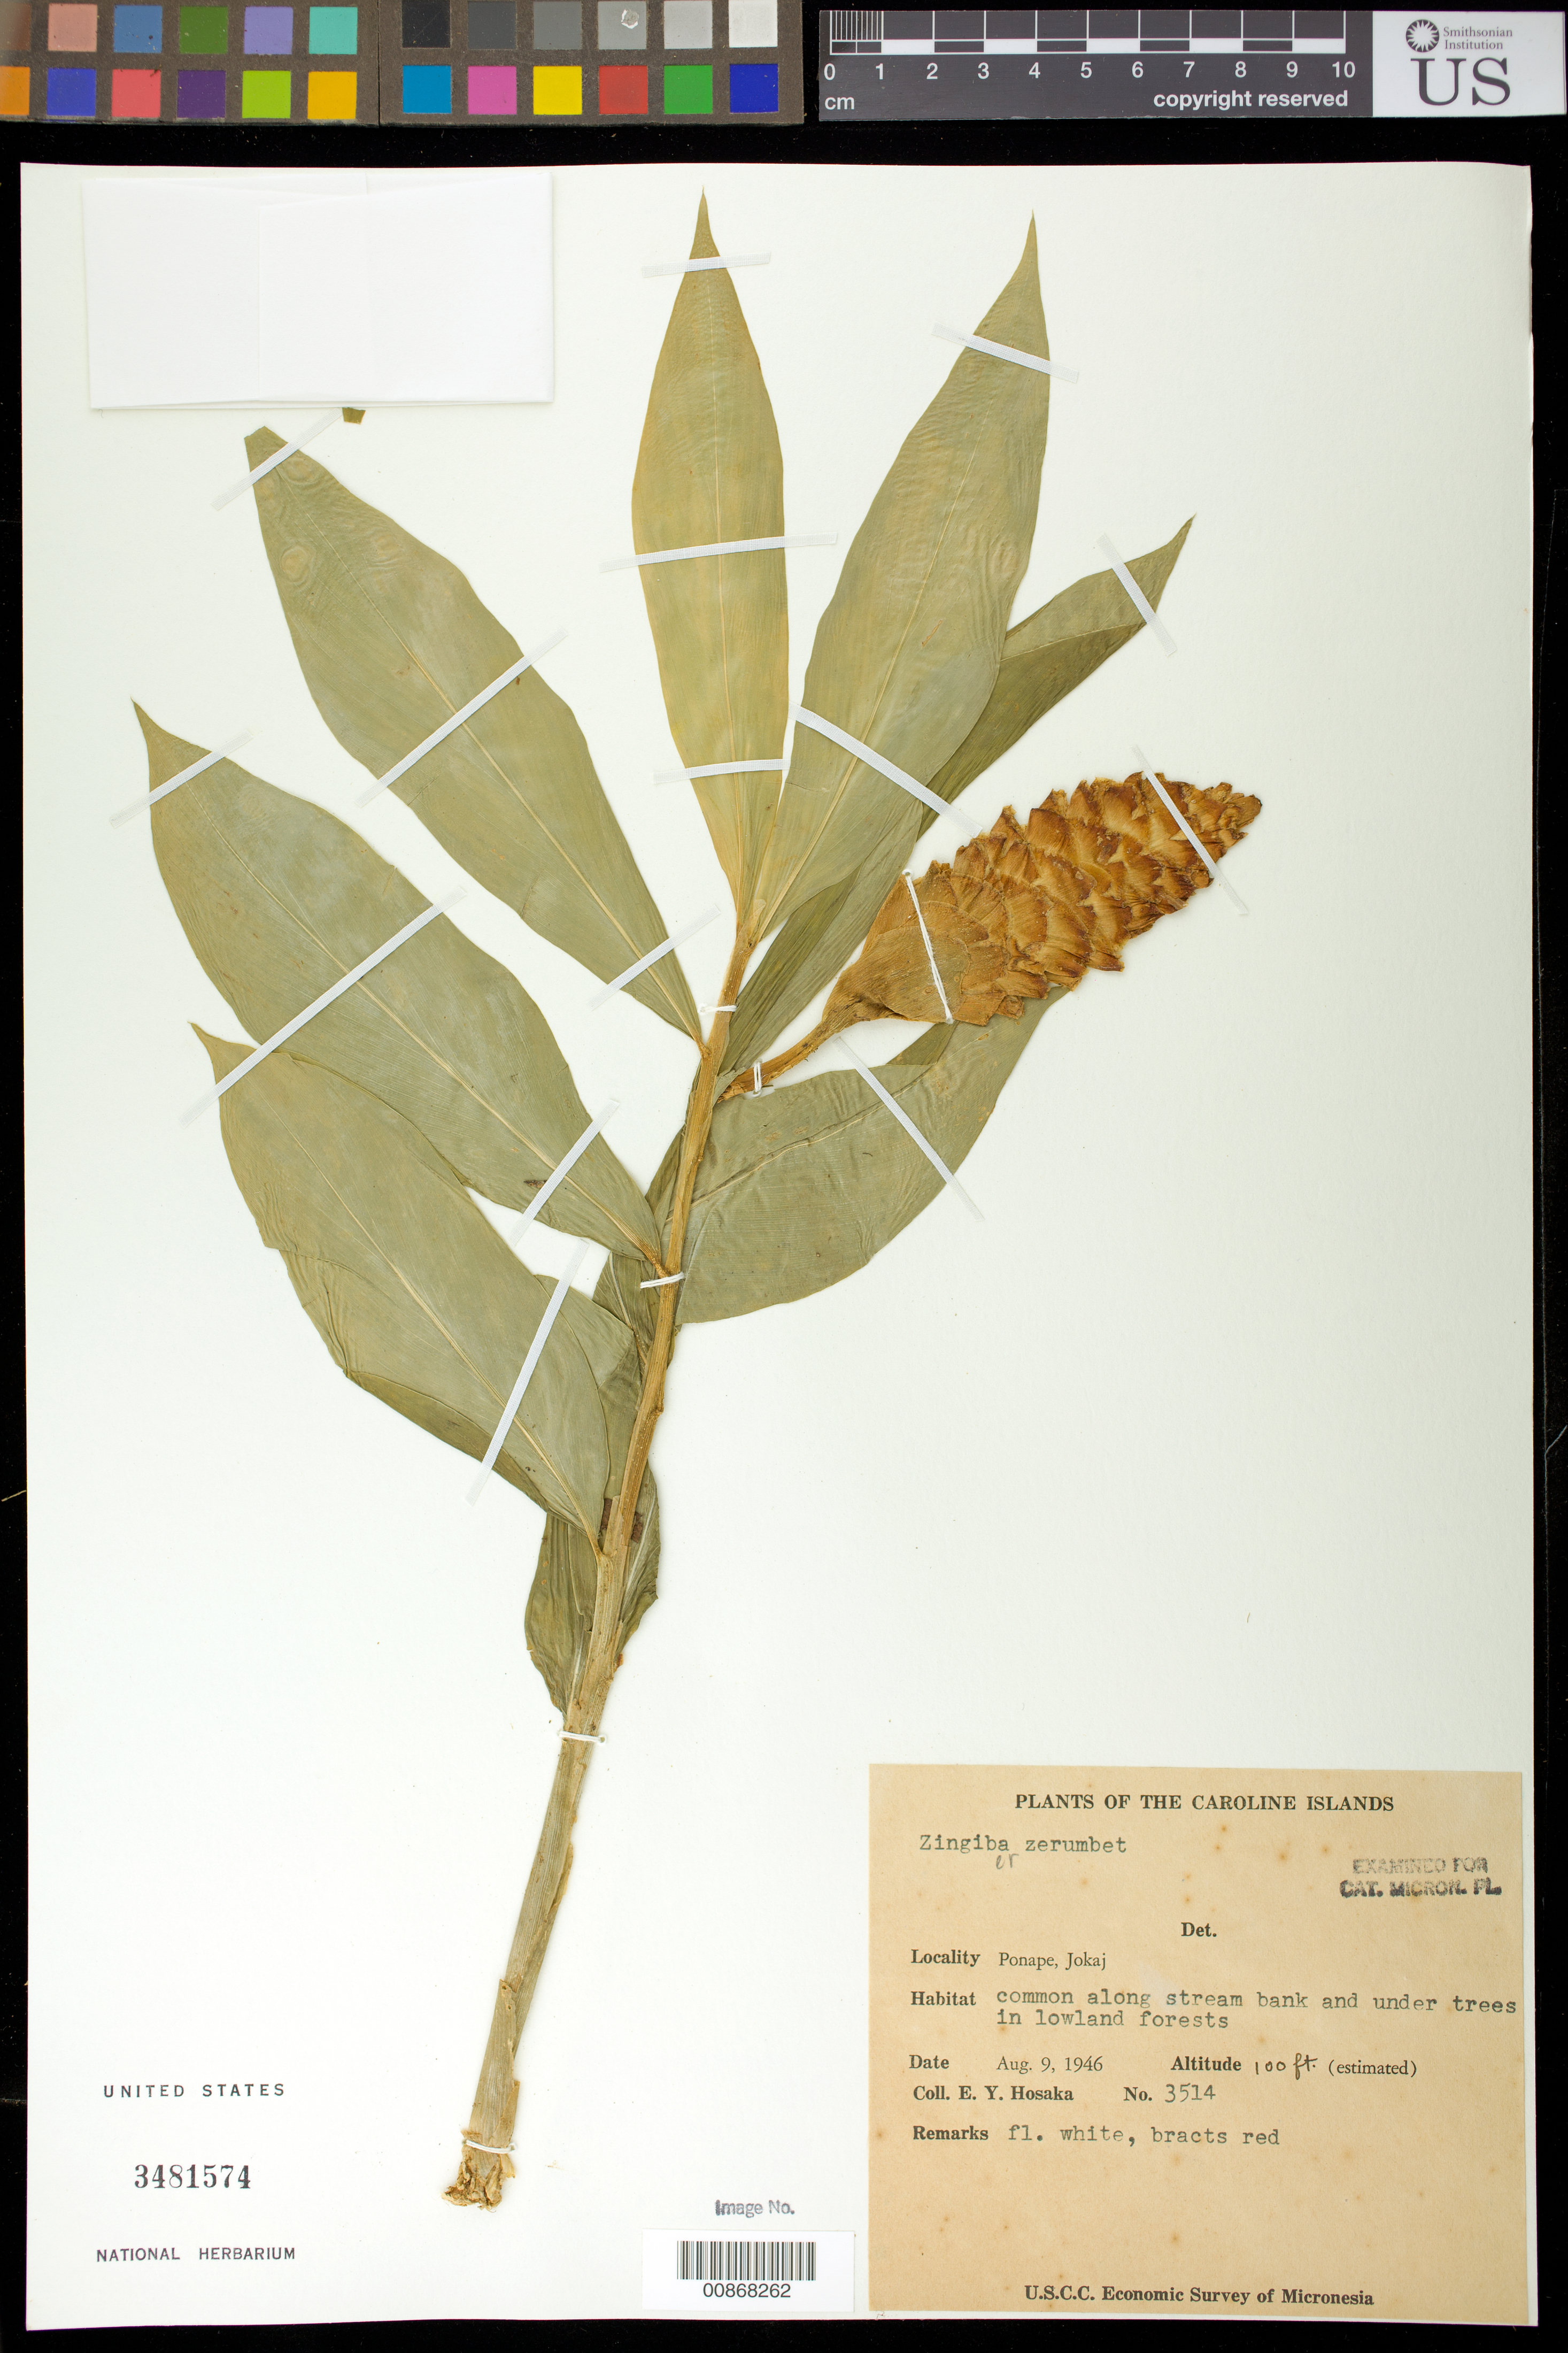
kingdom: Plantae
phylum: Tracheophyta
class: Liliopsida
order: Zingiberales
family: Zingiberaceae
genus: Zingiber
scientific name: Zingiber zerumbet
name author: (L.) Sm.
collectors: E. Y. Hosaka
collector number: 3514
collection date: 1946-08-09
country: Micronesia, Federated States of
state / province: Pohnpei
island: Pohnpei [Ponape]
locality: Jokaj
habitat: Common along stream bank and under trees in lowland forests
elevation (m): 30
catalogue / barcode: US 3481574